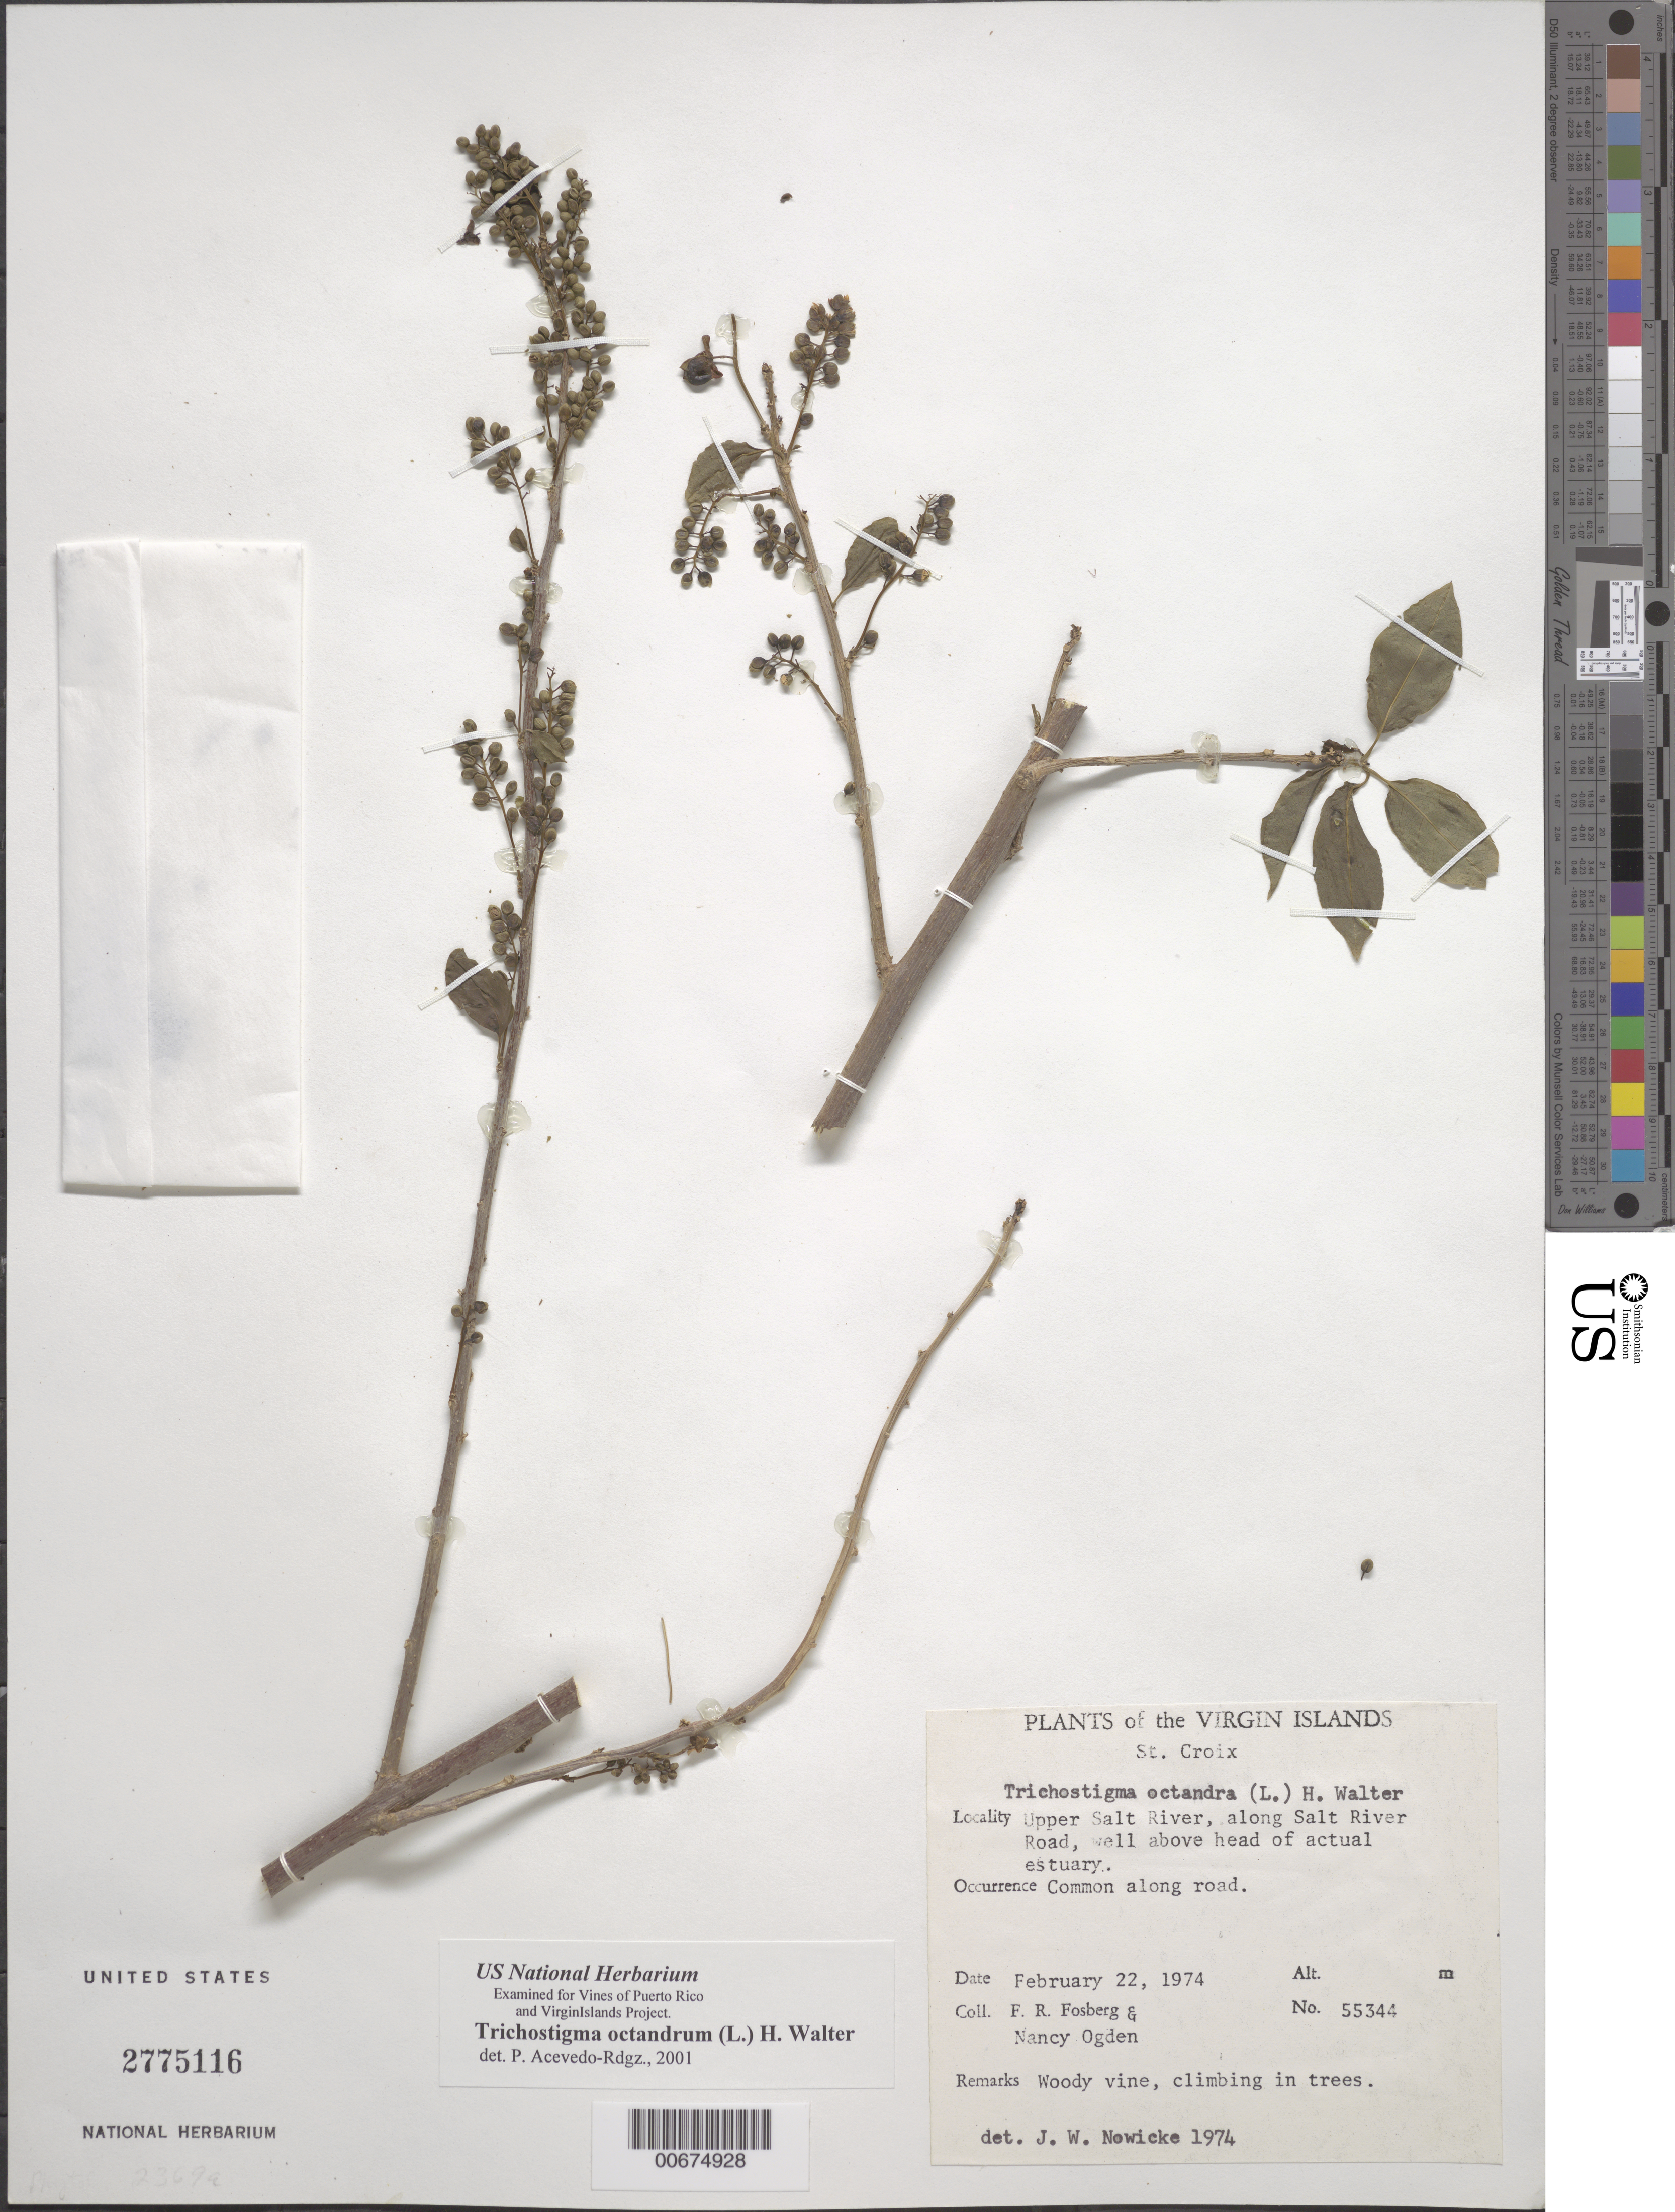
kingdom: Plantae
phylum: Tracheophyta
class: Magnoliopsida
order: Caryophyllales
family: Phytolaccaceae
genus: Trichostigma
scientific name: Trichostigma octandrum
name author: (L.) H. Walter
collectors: F. R. Fosberg & N. Ogden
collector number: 55344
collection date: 1974-02-22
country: U.S. Virgin Islands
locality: Virgin Islands. St. Croix. Upper Salt River, along Salt River Road, well above head of actual estuary.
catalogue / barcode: US 2775116